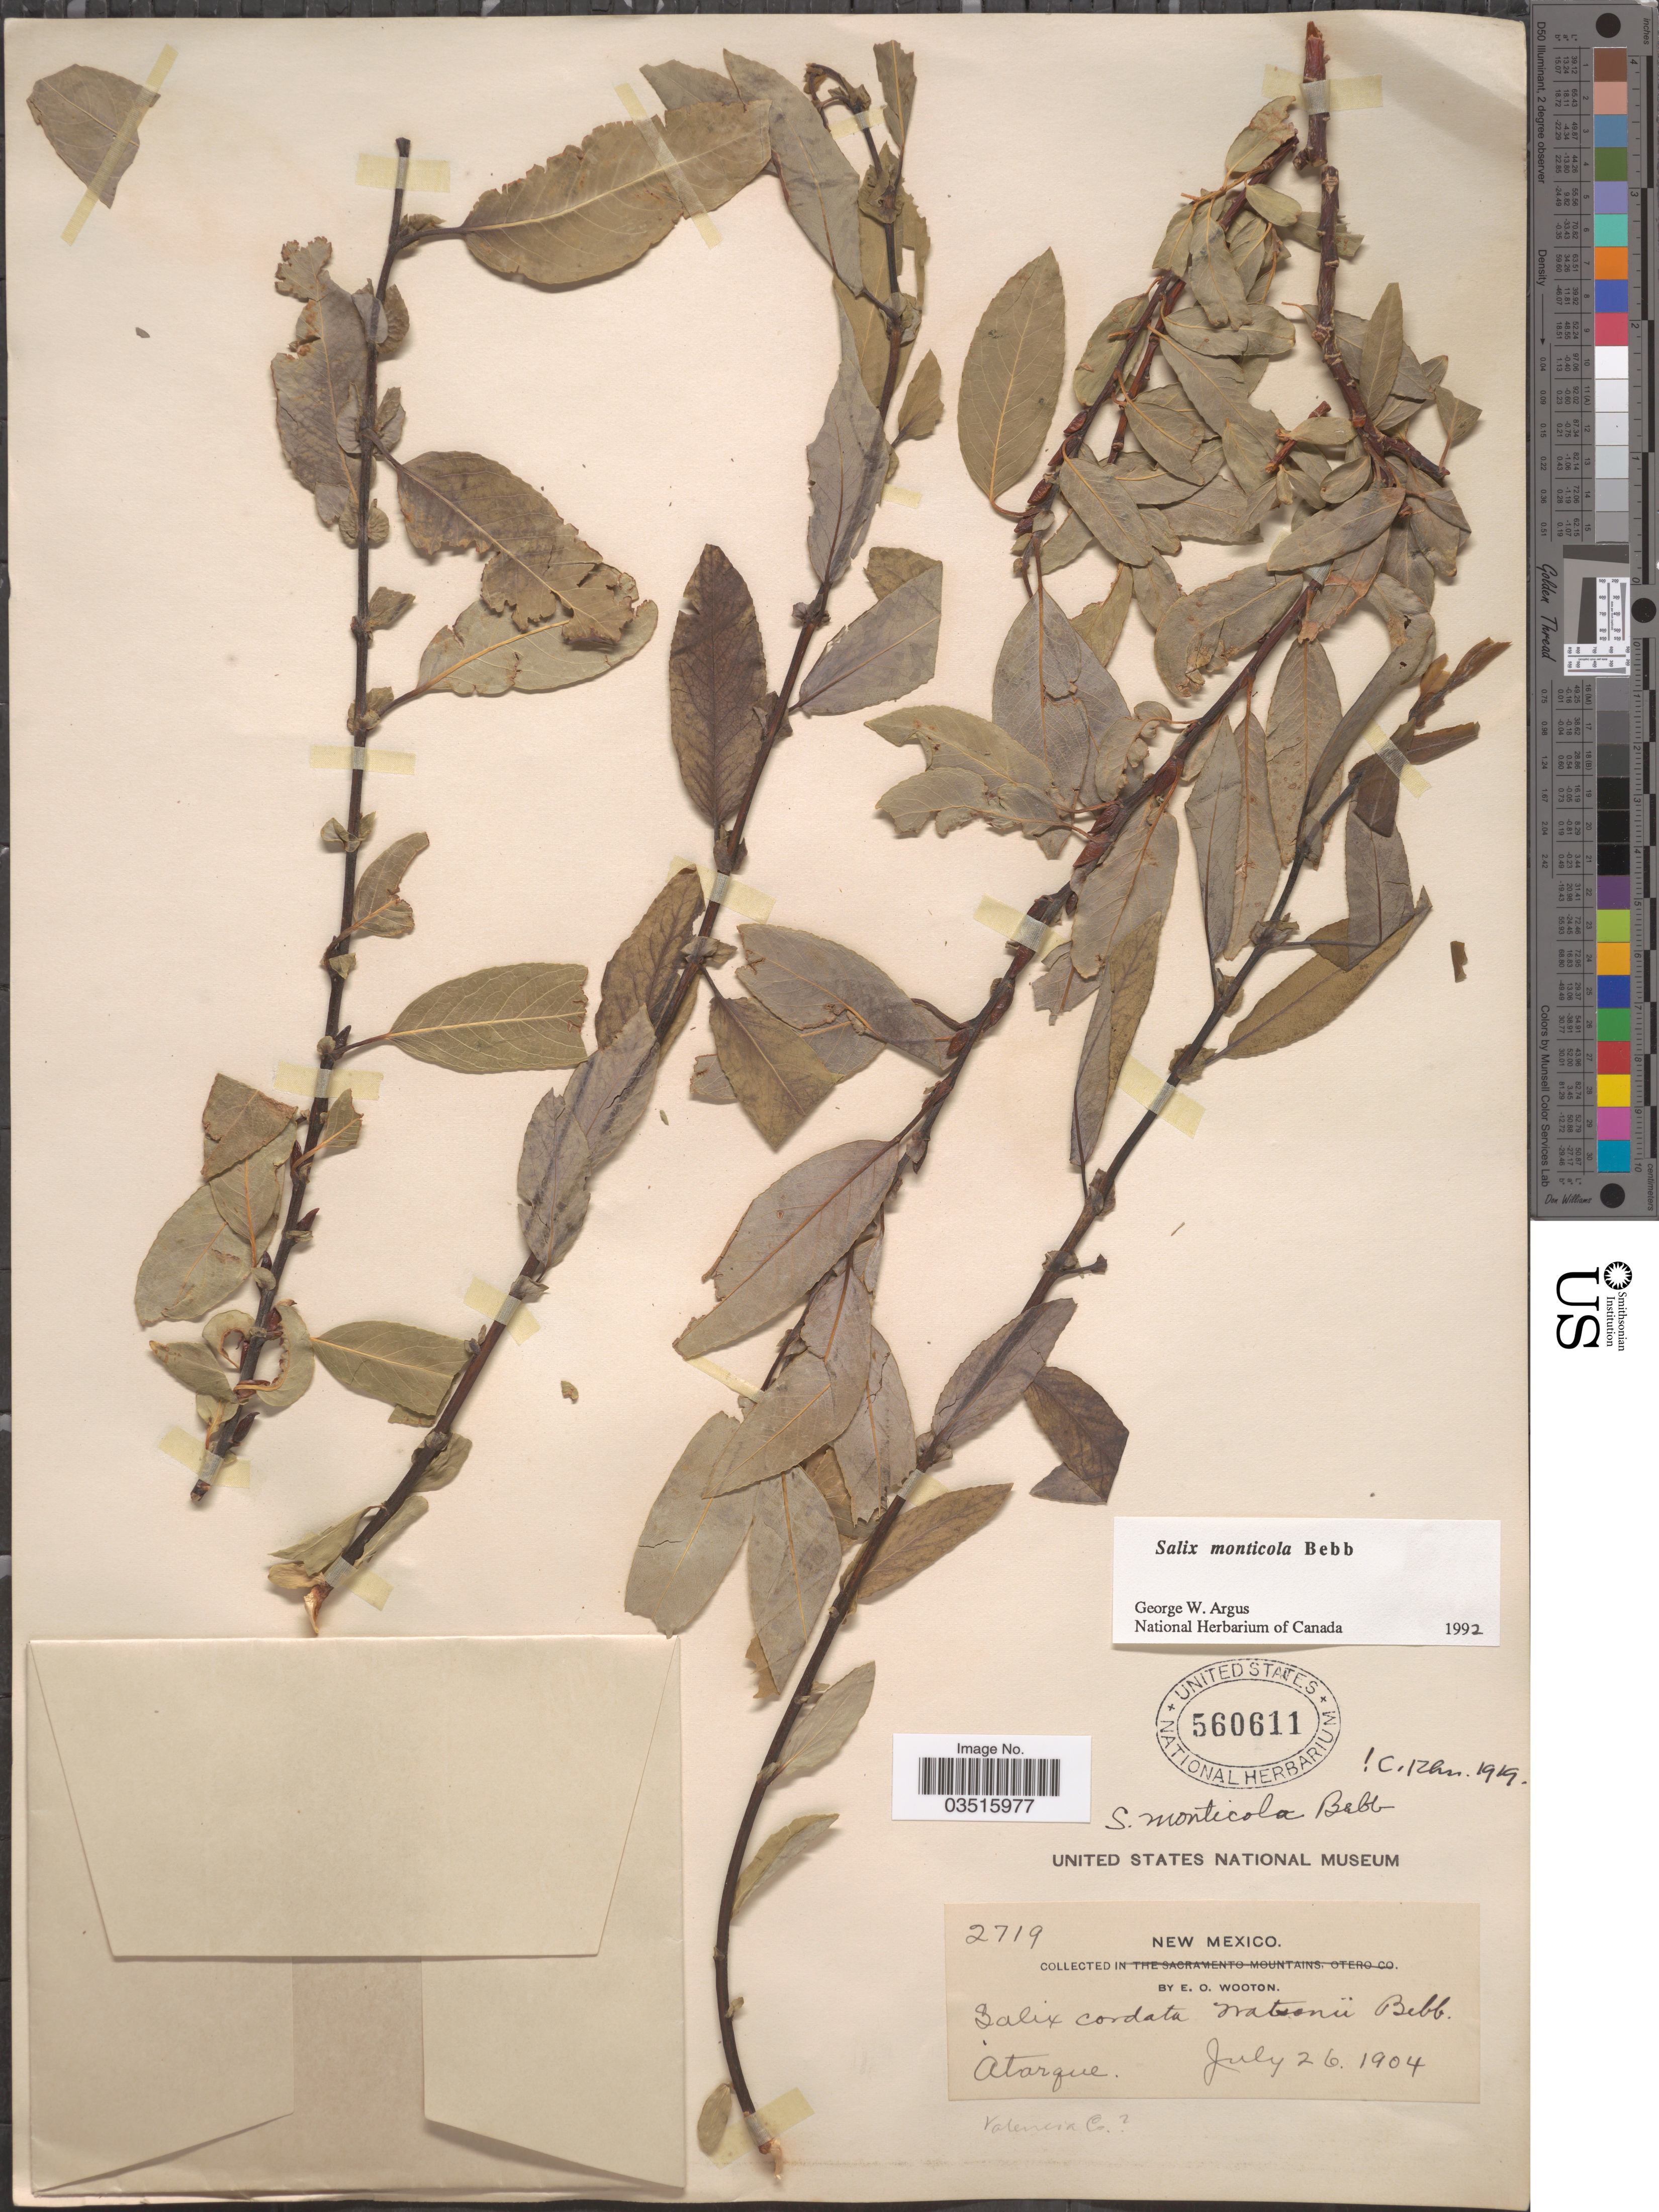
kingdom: Plantae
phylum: Tracheophyta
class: Magnoliopsida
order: Malpighiales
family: Salicaceae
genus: Salix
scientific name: Salix monticola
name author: Bebb.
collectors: E. O. Wooton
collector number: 2719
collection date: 1904-07-26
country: United States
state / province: New Mexico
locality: Atarque. Valencia Co. [unsure placement]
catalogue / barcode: US 560611